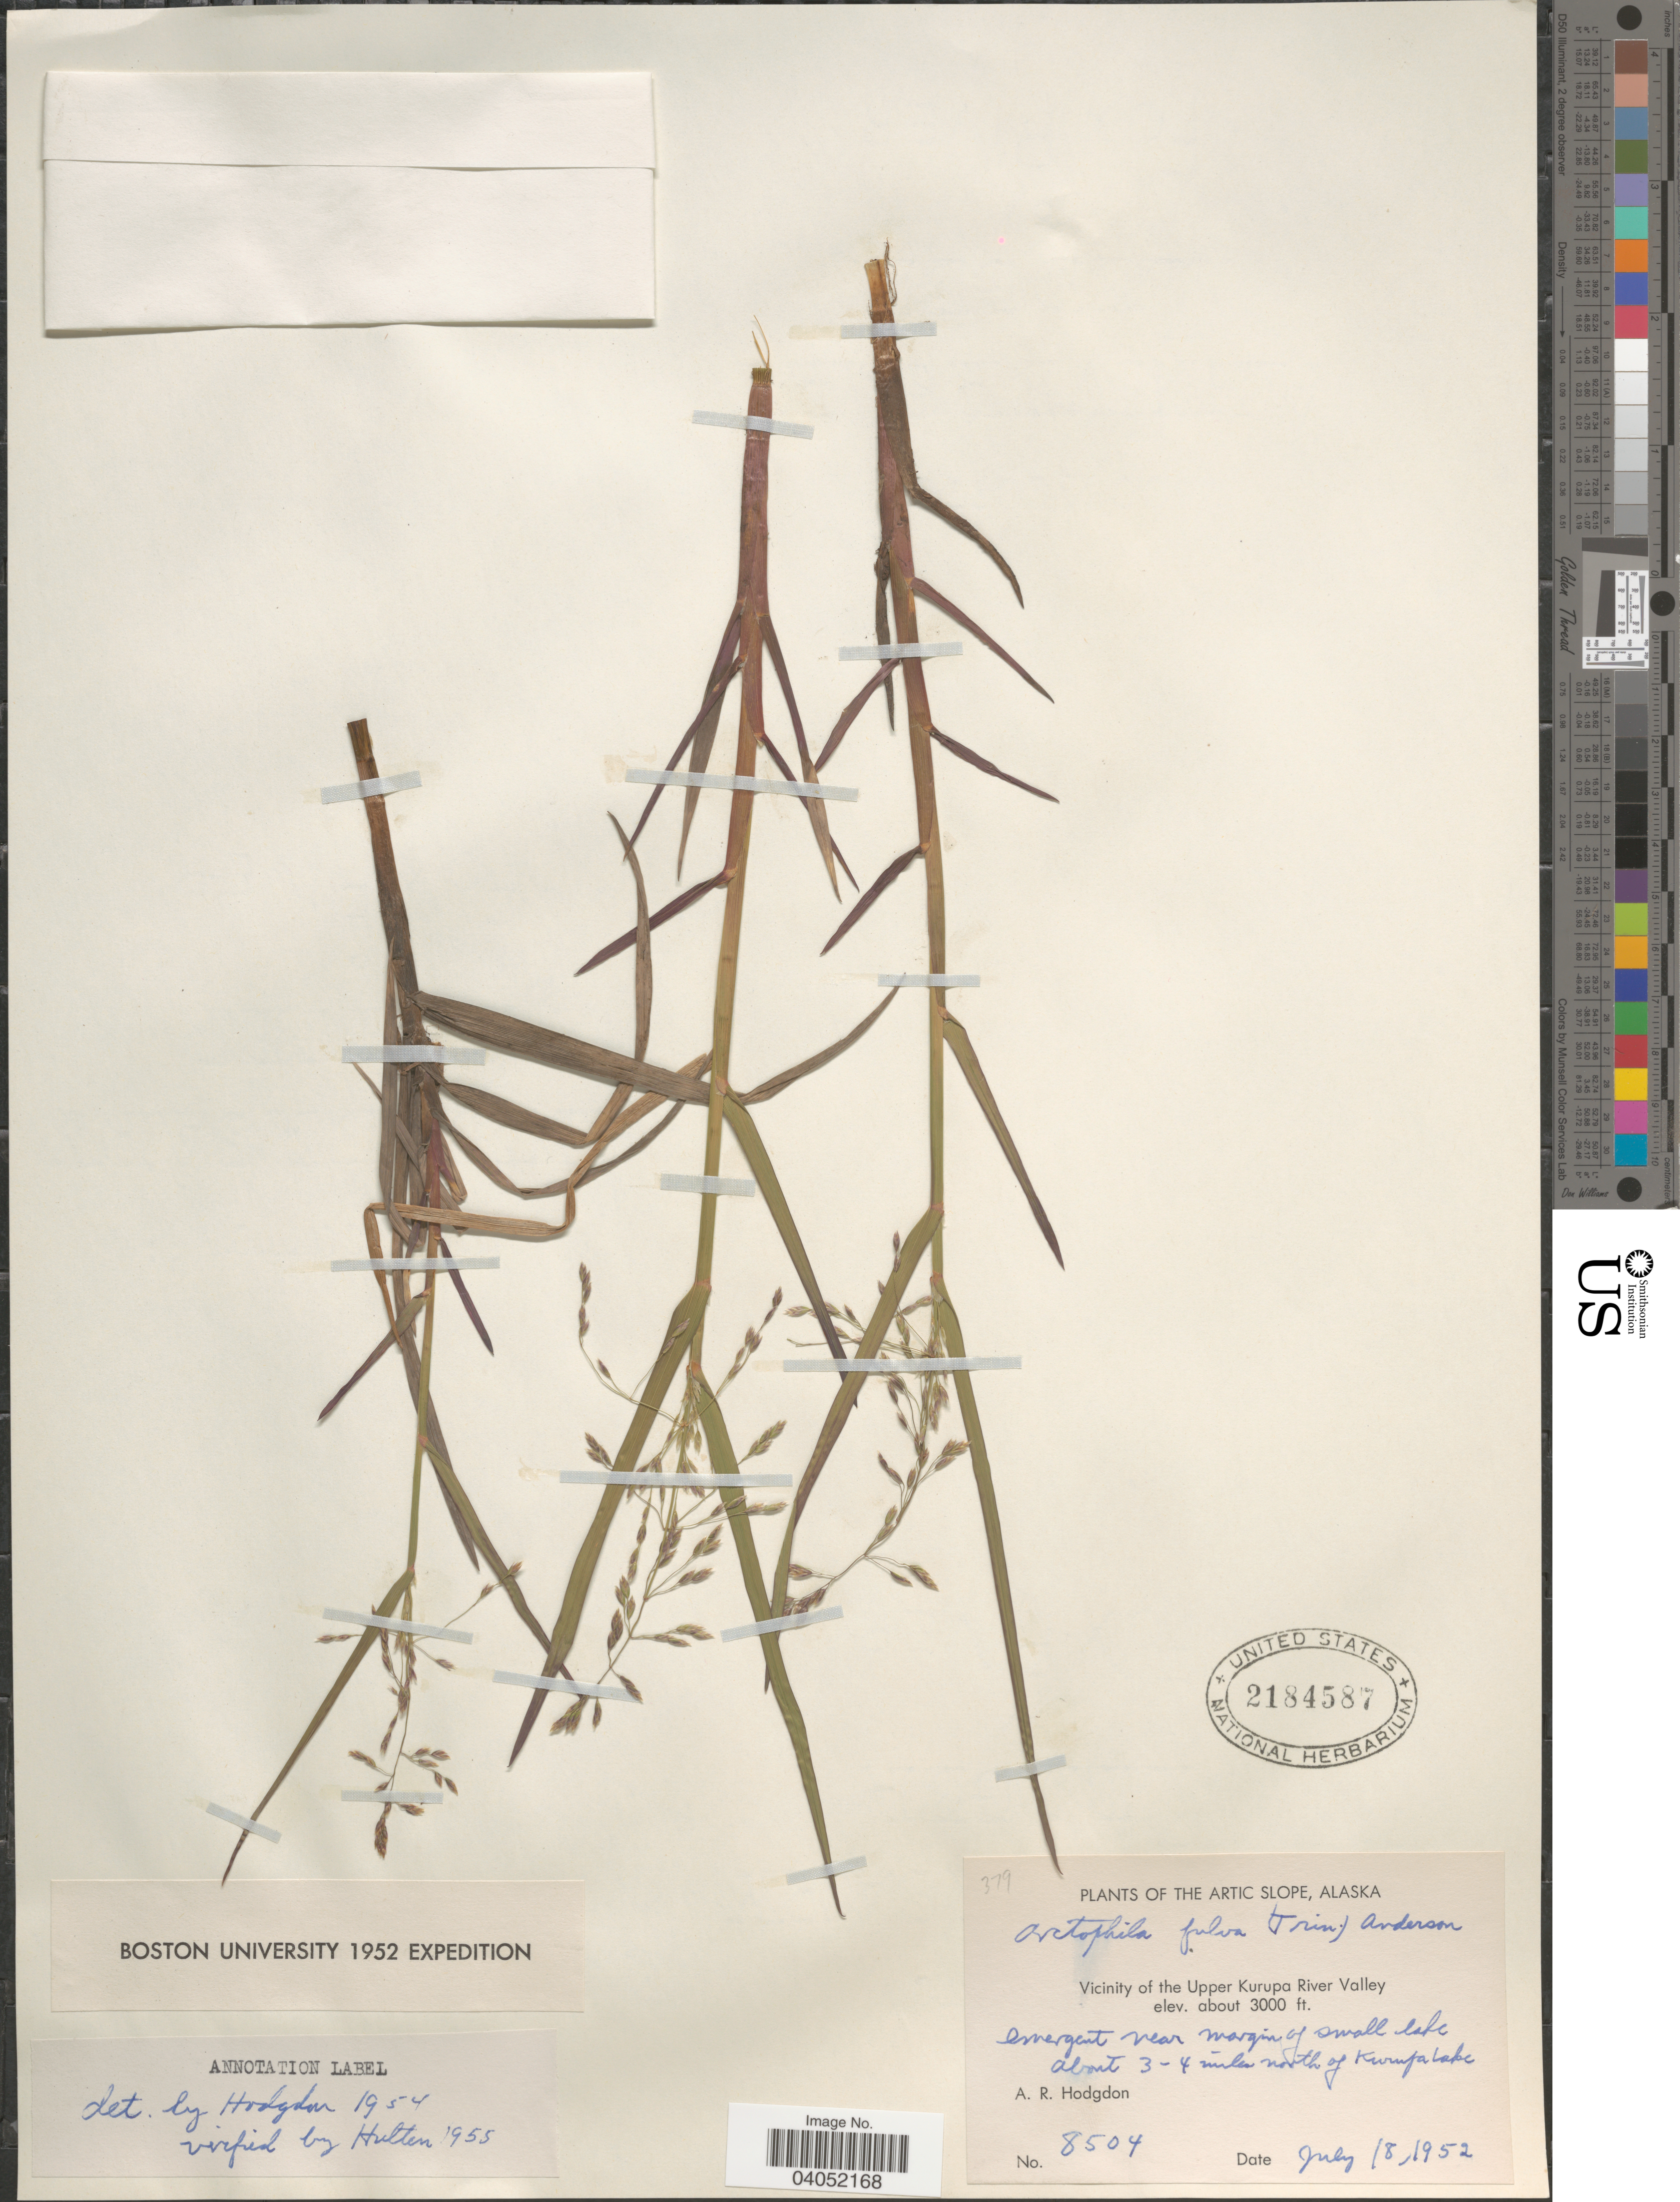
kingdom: Plantae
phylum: Tracheophyta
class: Liliopsida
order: Poales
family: Poaceae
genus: Arctophila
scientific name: Arctophila fulva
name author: (Trin.) Andersson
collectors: A. R. Hodgdon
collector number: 8504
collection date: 1952-07-18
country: United States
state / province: Alaska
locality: The Arctic Slope. Vicinity of the Upper Kurupa River Valley. Near margin of small lake about 3-4 miles north of Kurupa Lake.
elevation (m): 914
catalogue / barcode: US 2184587